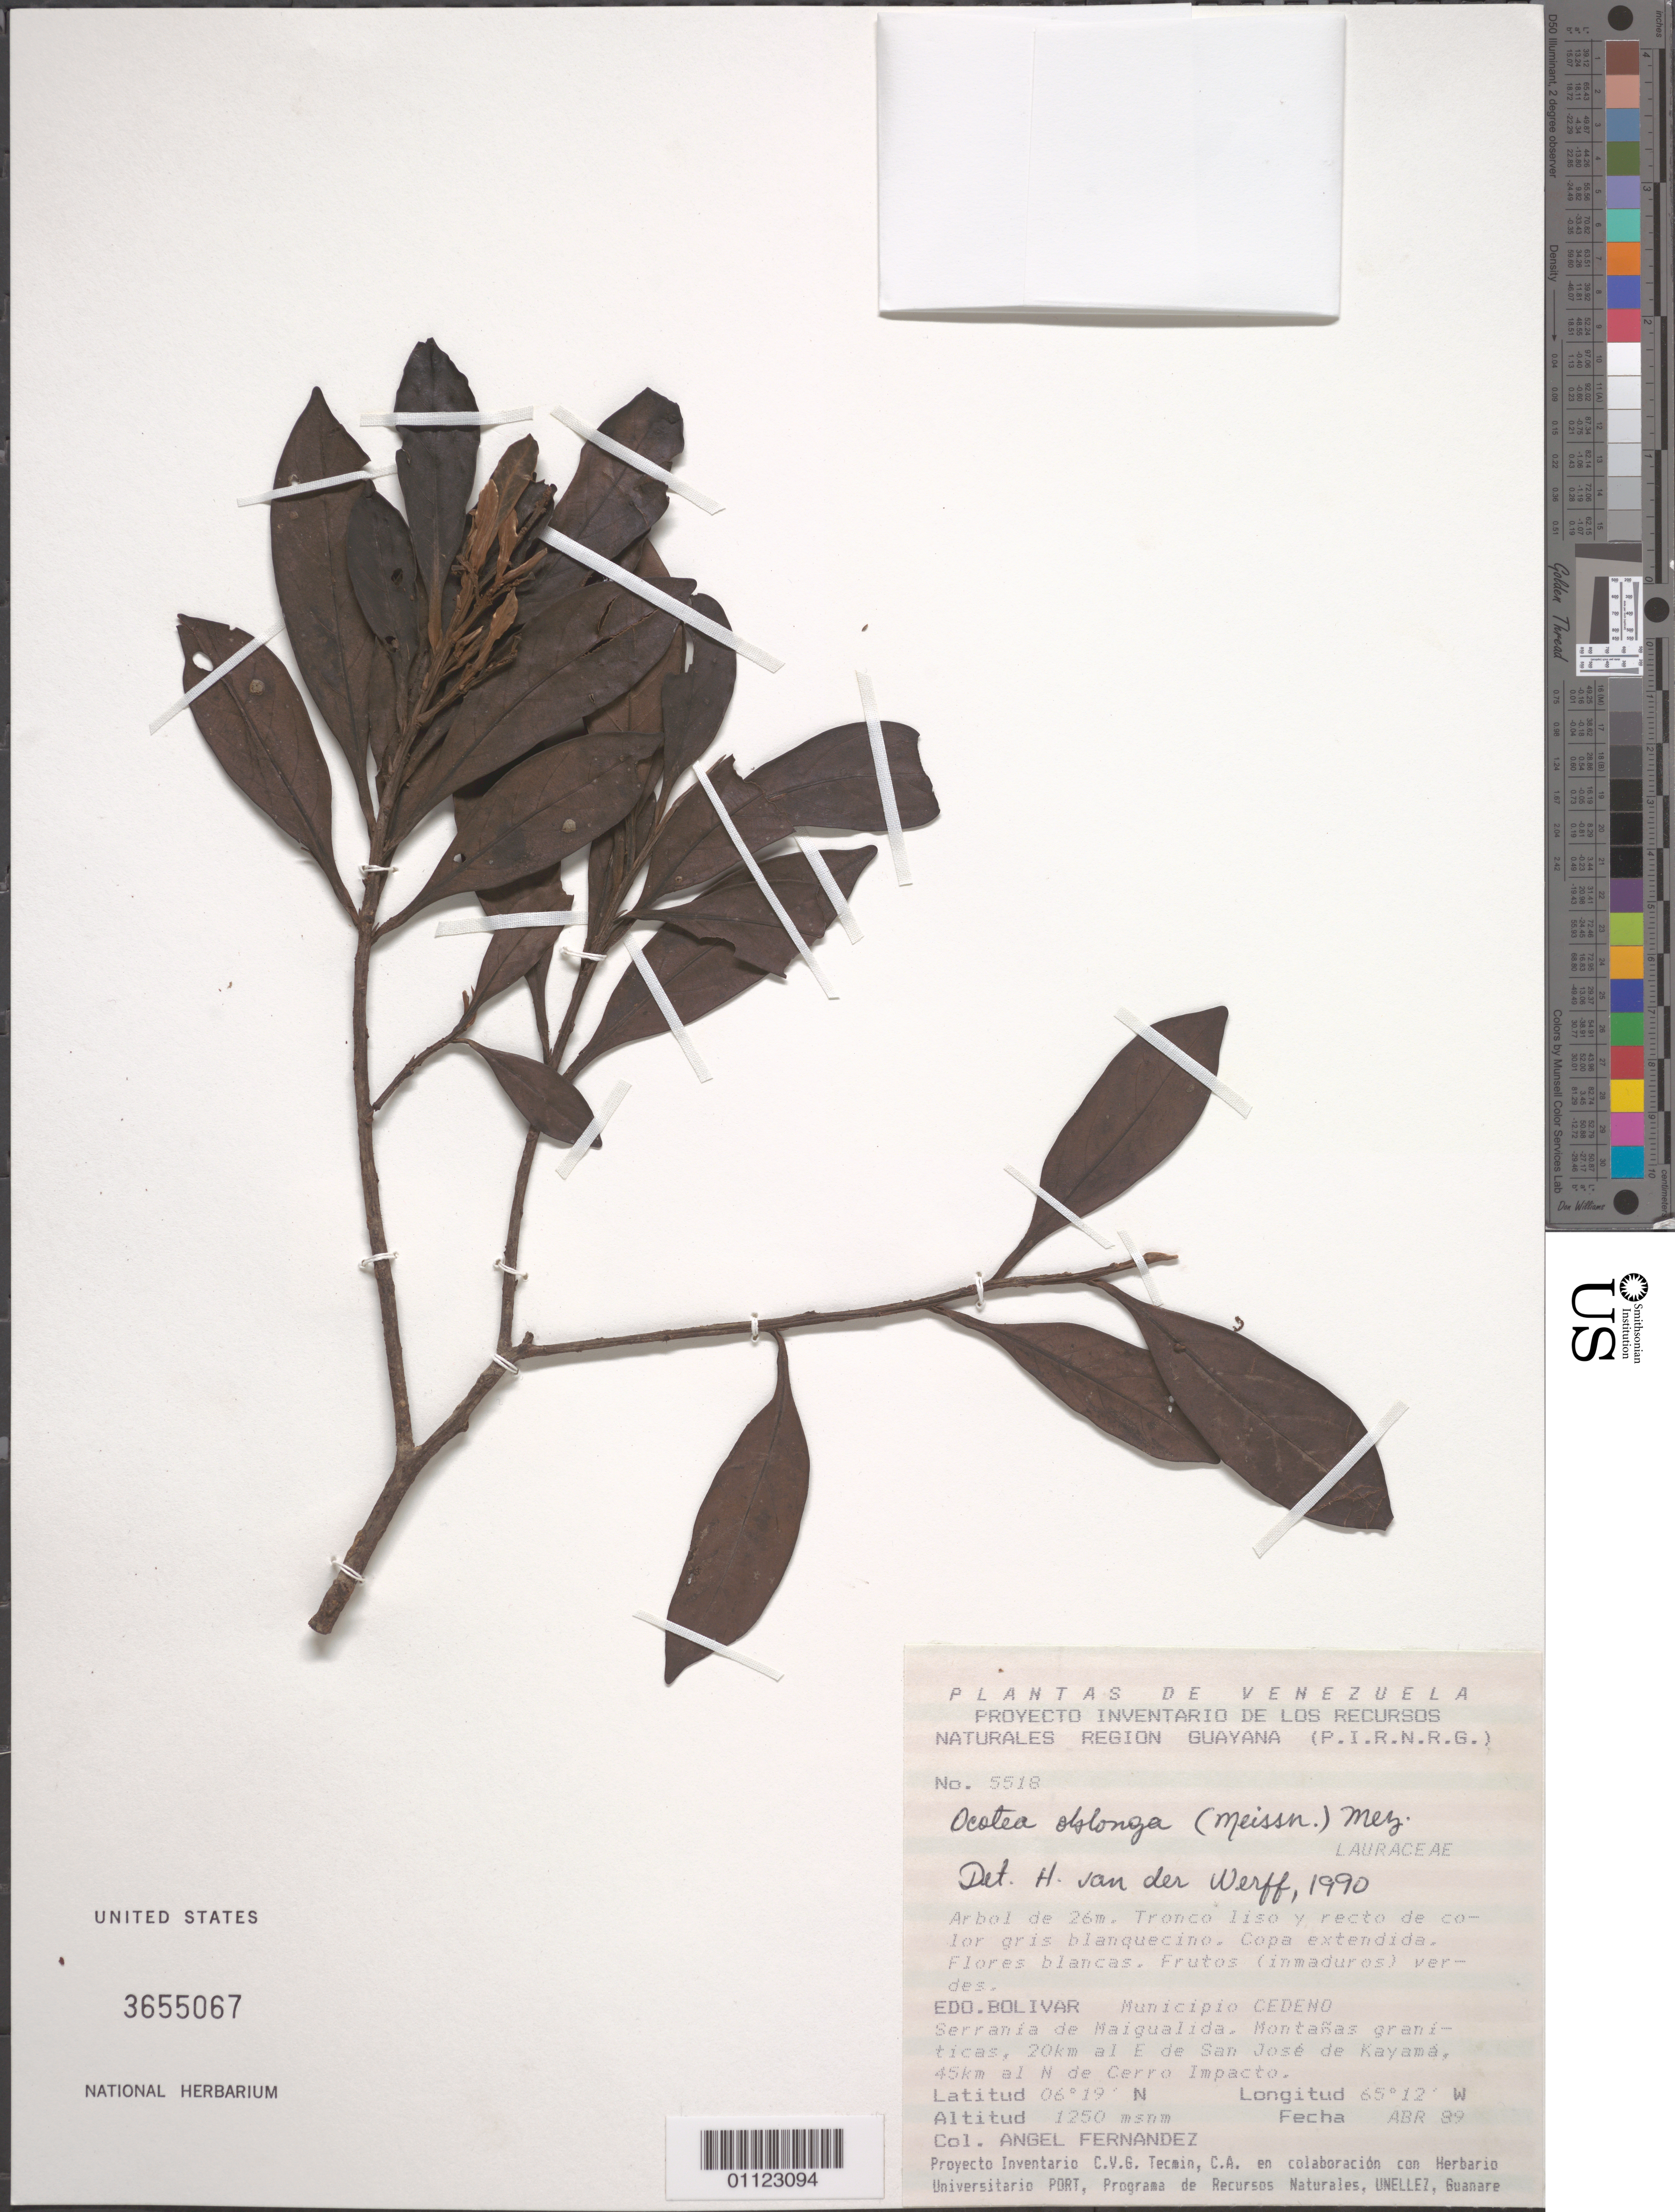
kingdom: Plantae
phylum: Tracheophyta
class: Magnoliopsida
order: Laurales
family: Lauraceae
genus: Ocotea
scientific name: Ocotea oblonga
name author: (Meisn.) Mez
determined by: van der Werff, H. H.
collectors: Á. Fernández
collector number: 5518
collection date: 1989-04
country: Venezuela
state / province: Bolívar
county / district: Cedeño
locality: Serrania de Maigualida. 20 km al E de San José de Kayama, 45 km al N de Cerro Impacto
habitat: Montanas graniticas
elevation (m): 1250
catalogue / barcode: US 3655067